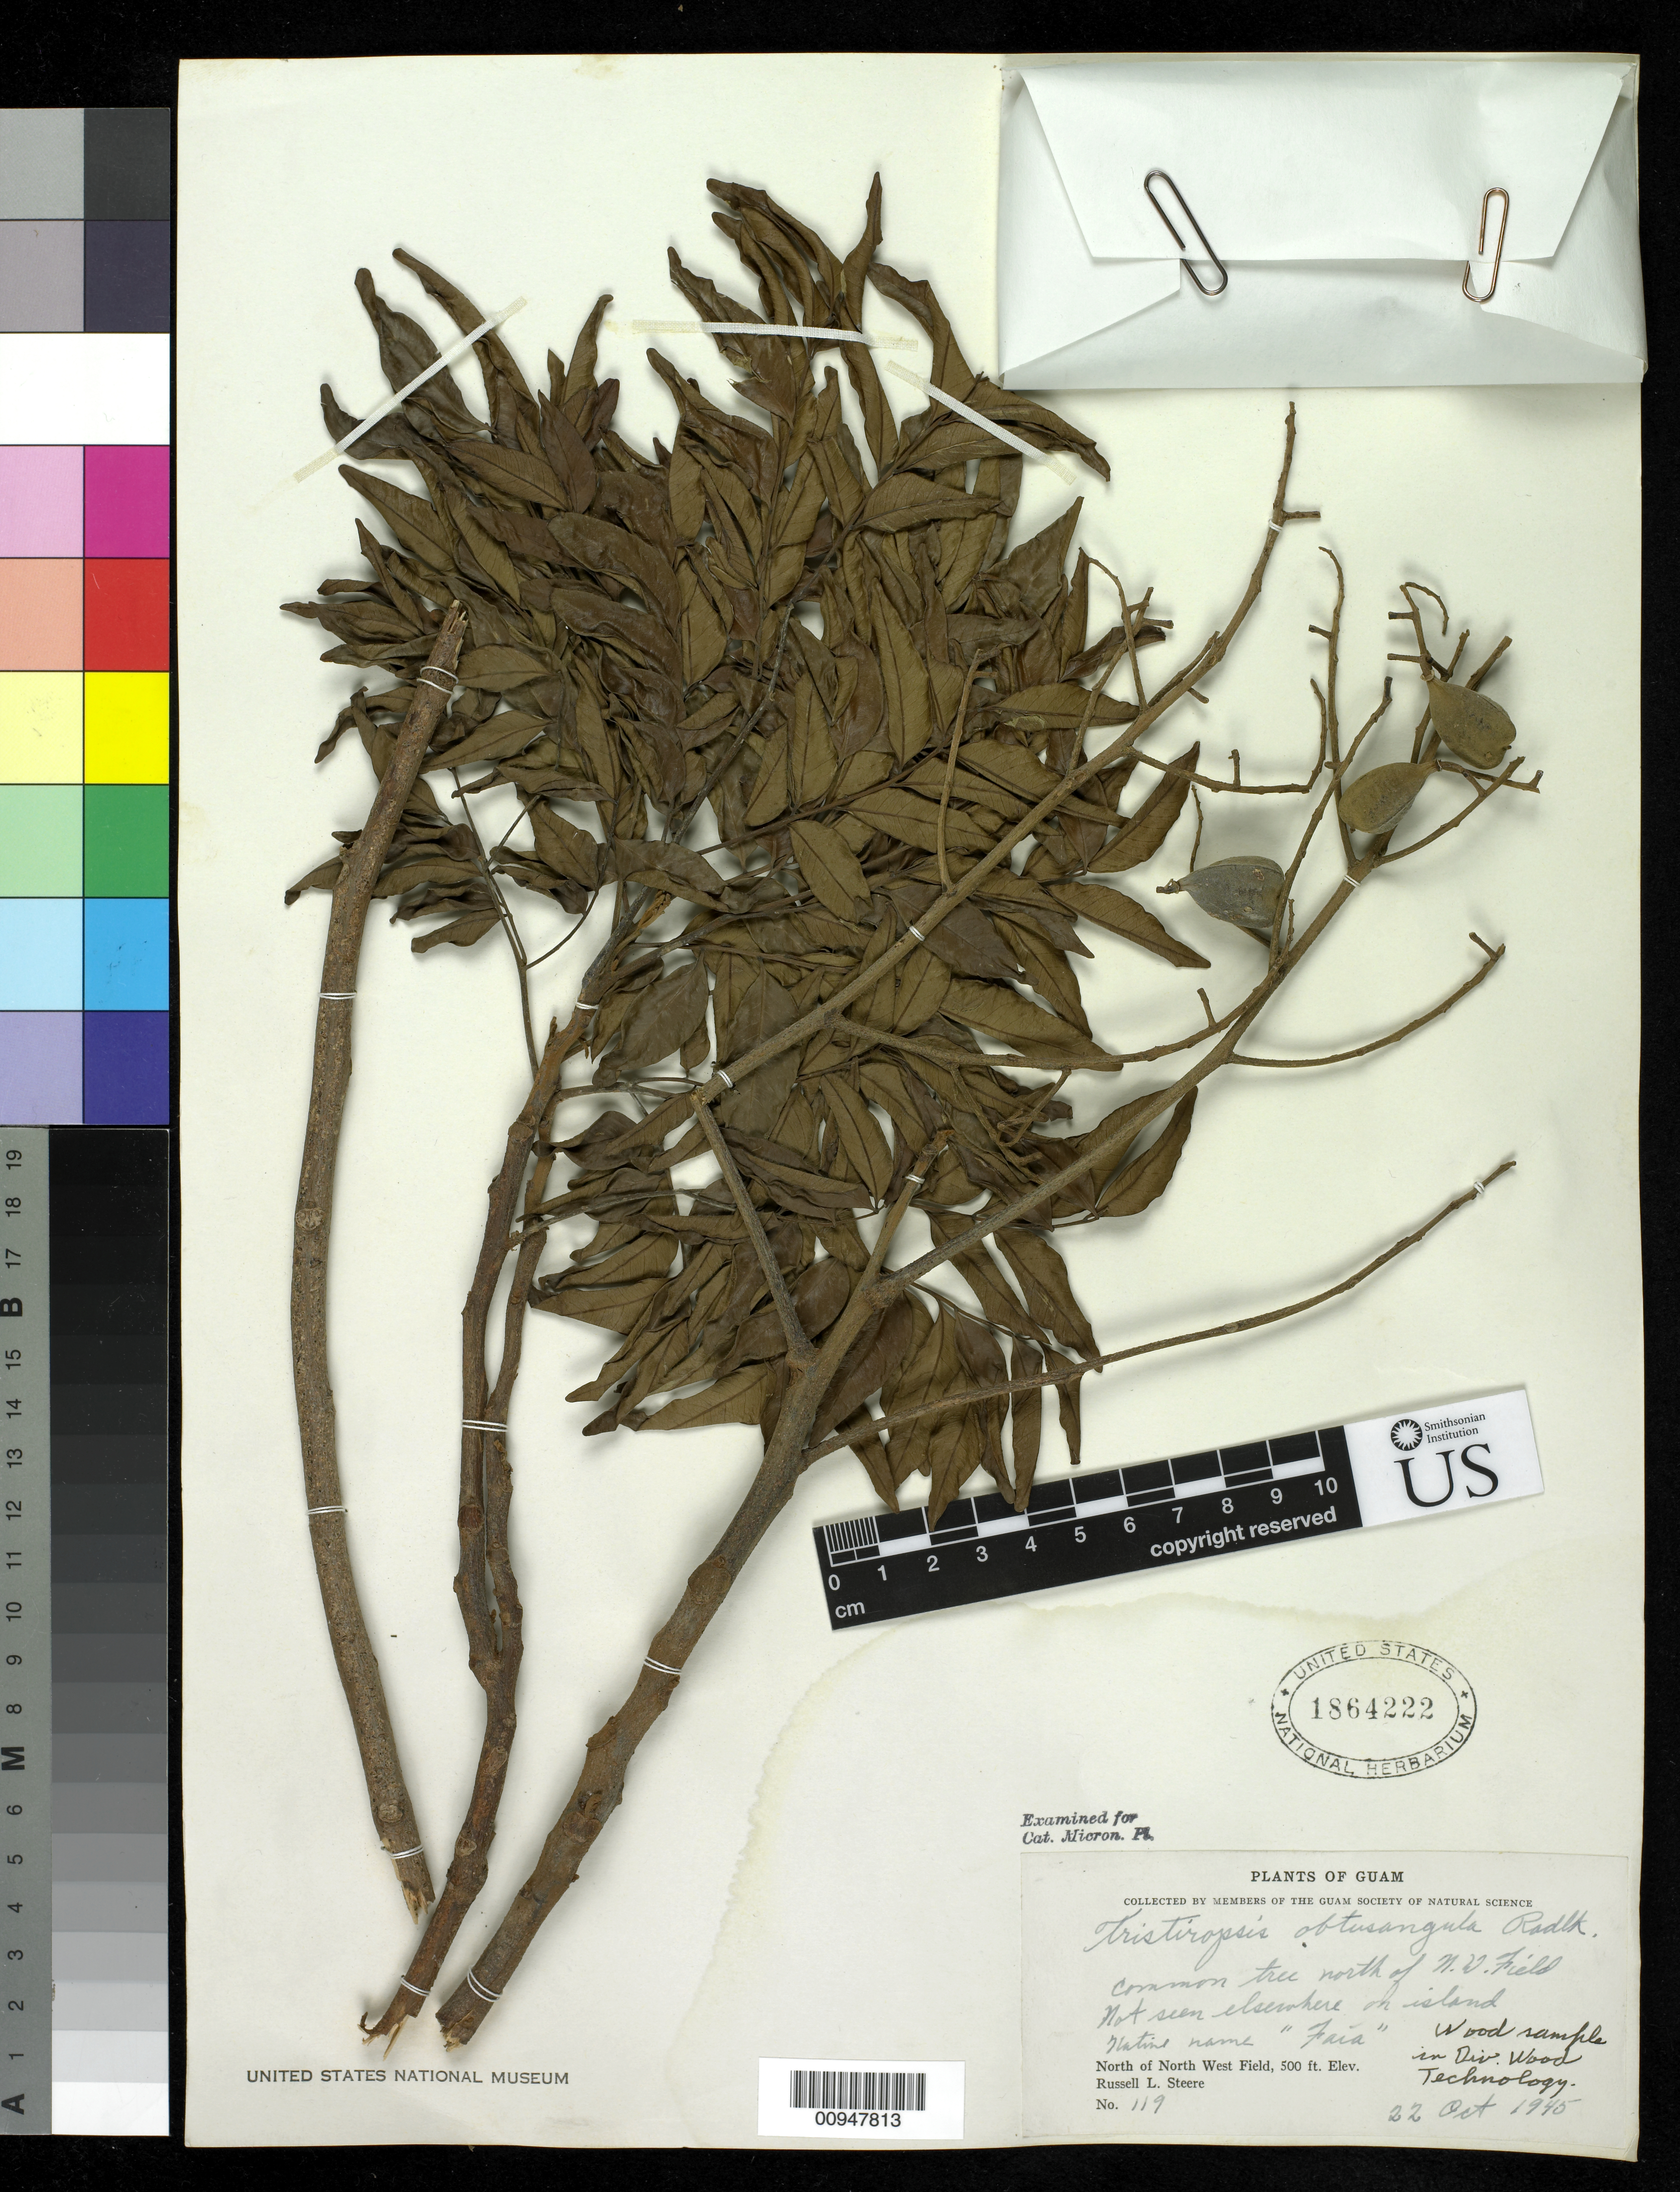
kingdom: Plantae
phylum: Tracheophyta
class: Magnoliopsida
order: Sapindales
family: Sapindaceae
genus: Tristiropsis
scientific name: Tristiropsis obtusangula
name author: Radlk.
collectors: R. L. Steere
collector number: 119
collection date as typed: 22 Oct 1945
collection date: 1945-10-22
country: Guam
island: Guam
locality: N of N.V. Field.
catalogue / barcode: US 1864222